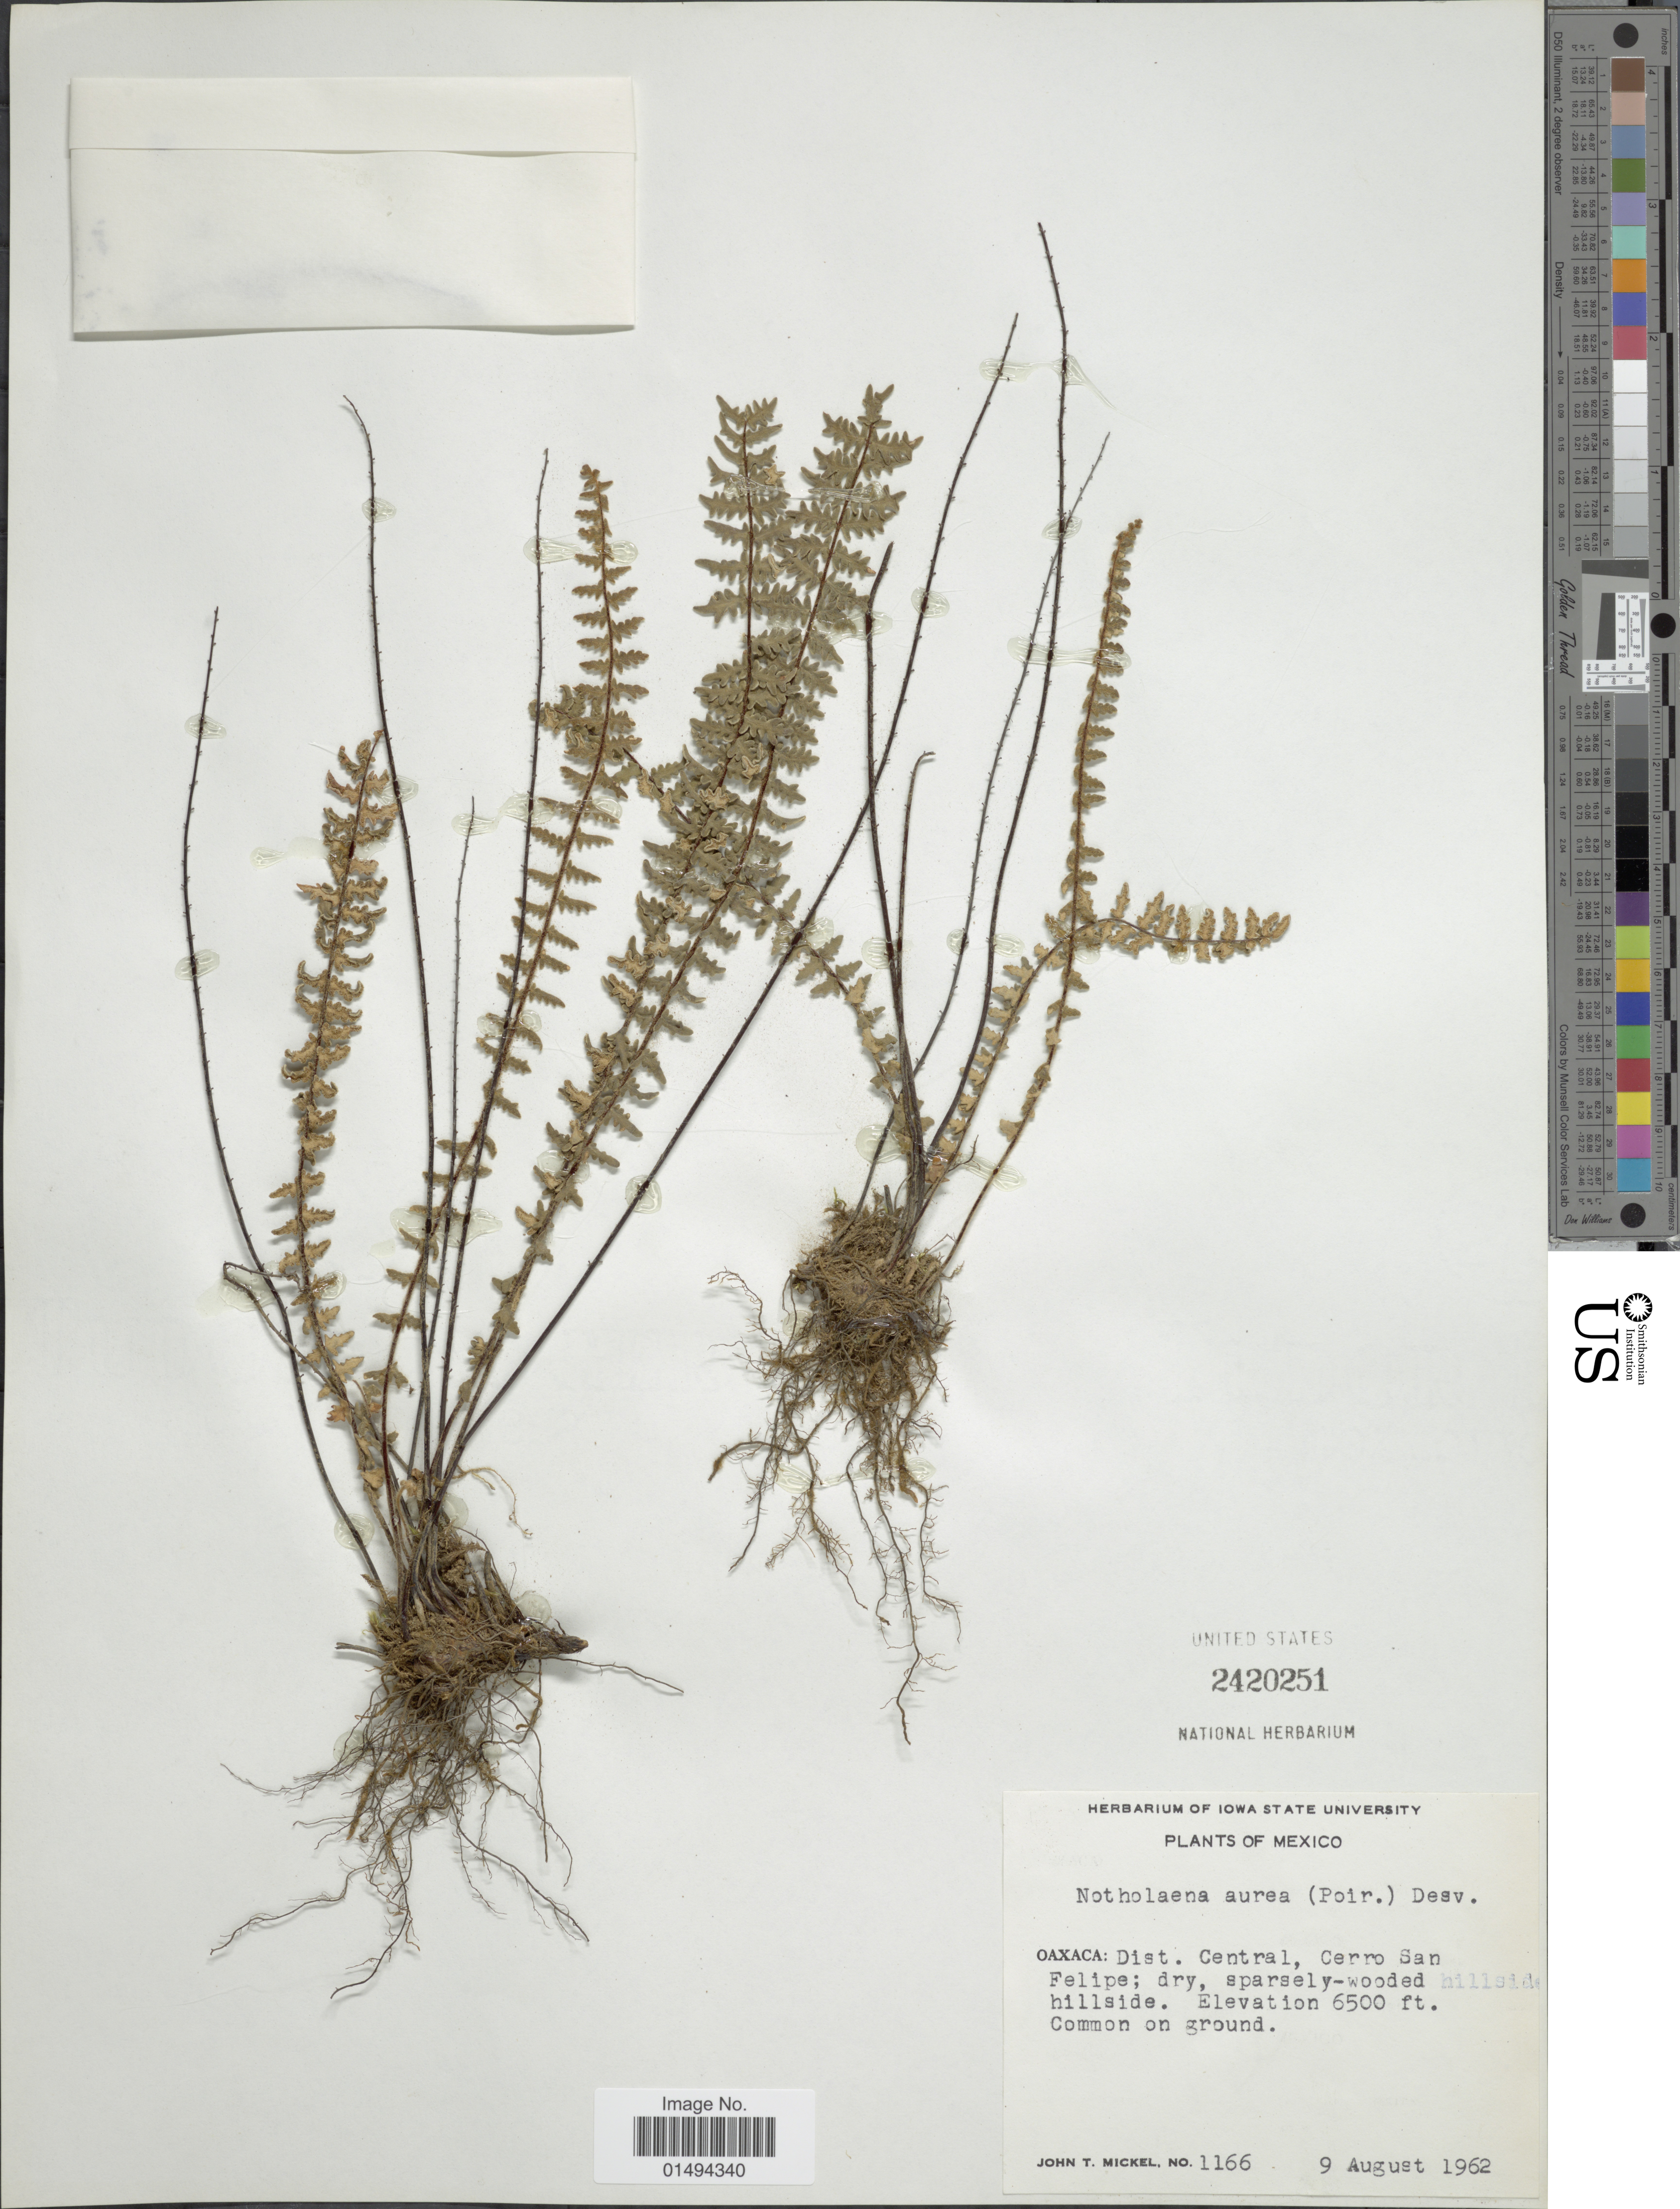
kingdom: Plantae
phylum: Tracheophyta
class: Polypodiopsida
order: Polypodiales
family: Pteridaceae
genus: Myriopteris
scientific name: Myriopteris aurea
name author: (Poir.) Grusz & Windham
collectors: J. T. Mickel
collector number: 1166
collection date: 1962-08-09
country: Mexico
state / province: Oaxaca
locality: Dist. Central, Cerro San Felipe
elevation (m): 1981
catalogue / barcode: US 2420251